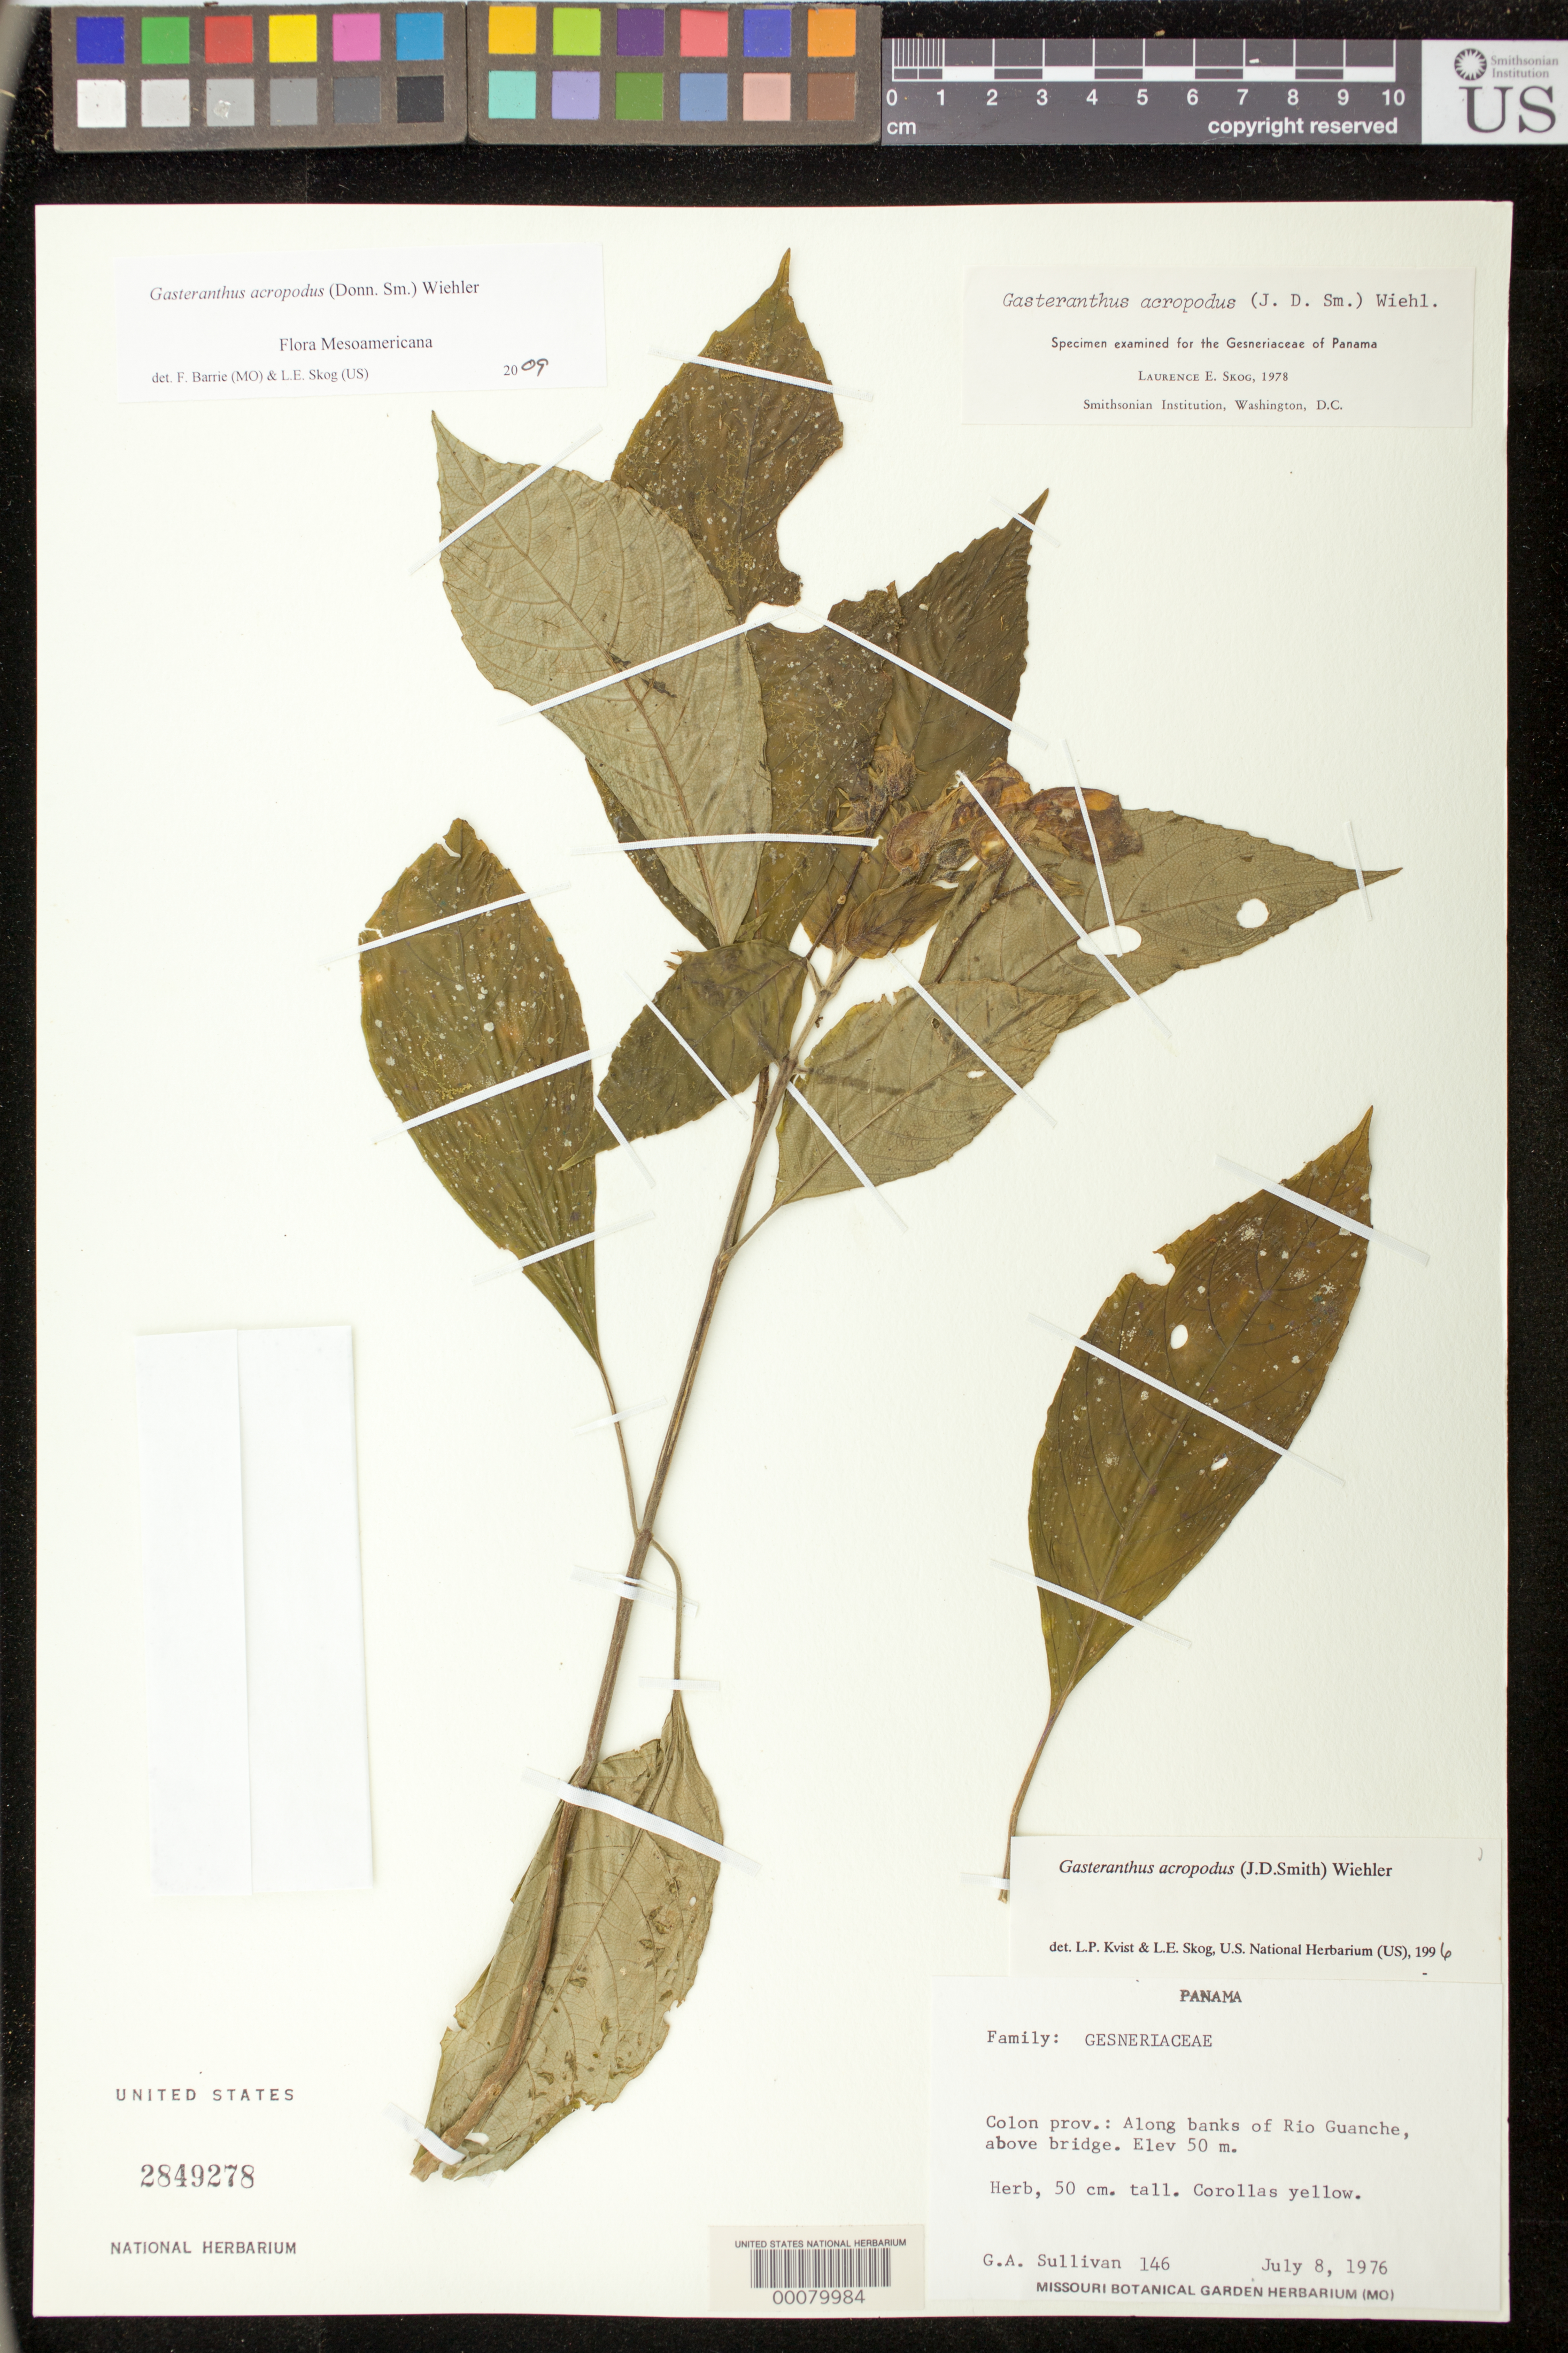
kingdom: Plantae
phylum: Tracheophyta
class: Magnoliopsida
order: Lamiales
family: Gesneriaceae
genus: Gasteranthus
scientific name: Gasteranthus acropodus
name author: (Donn. Sm.) Wiehler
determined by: Skog, Laurence E.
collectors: G. Sullivan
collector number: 146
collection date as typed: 08 Jul 1976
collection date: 1976-07-08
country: Panama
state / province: Colón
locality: Along banks of Rio Guanche, above bridge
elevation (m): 50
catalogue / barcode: US 2849278